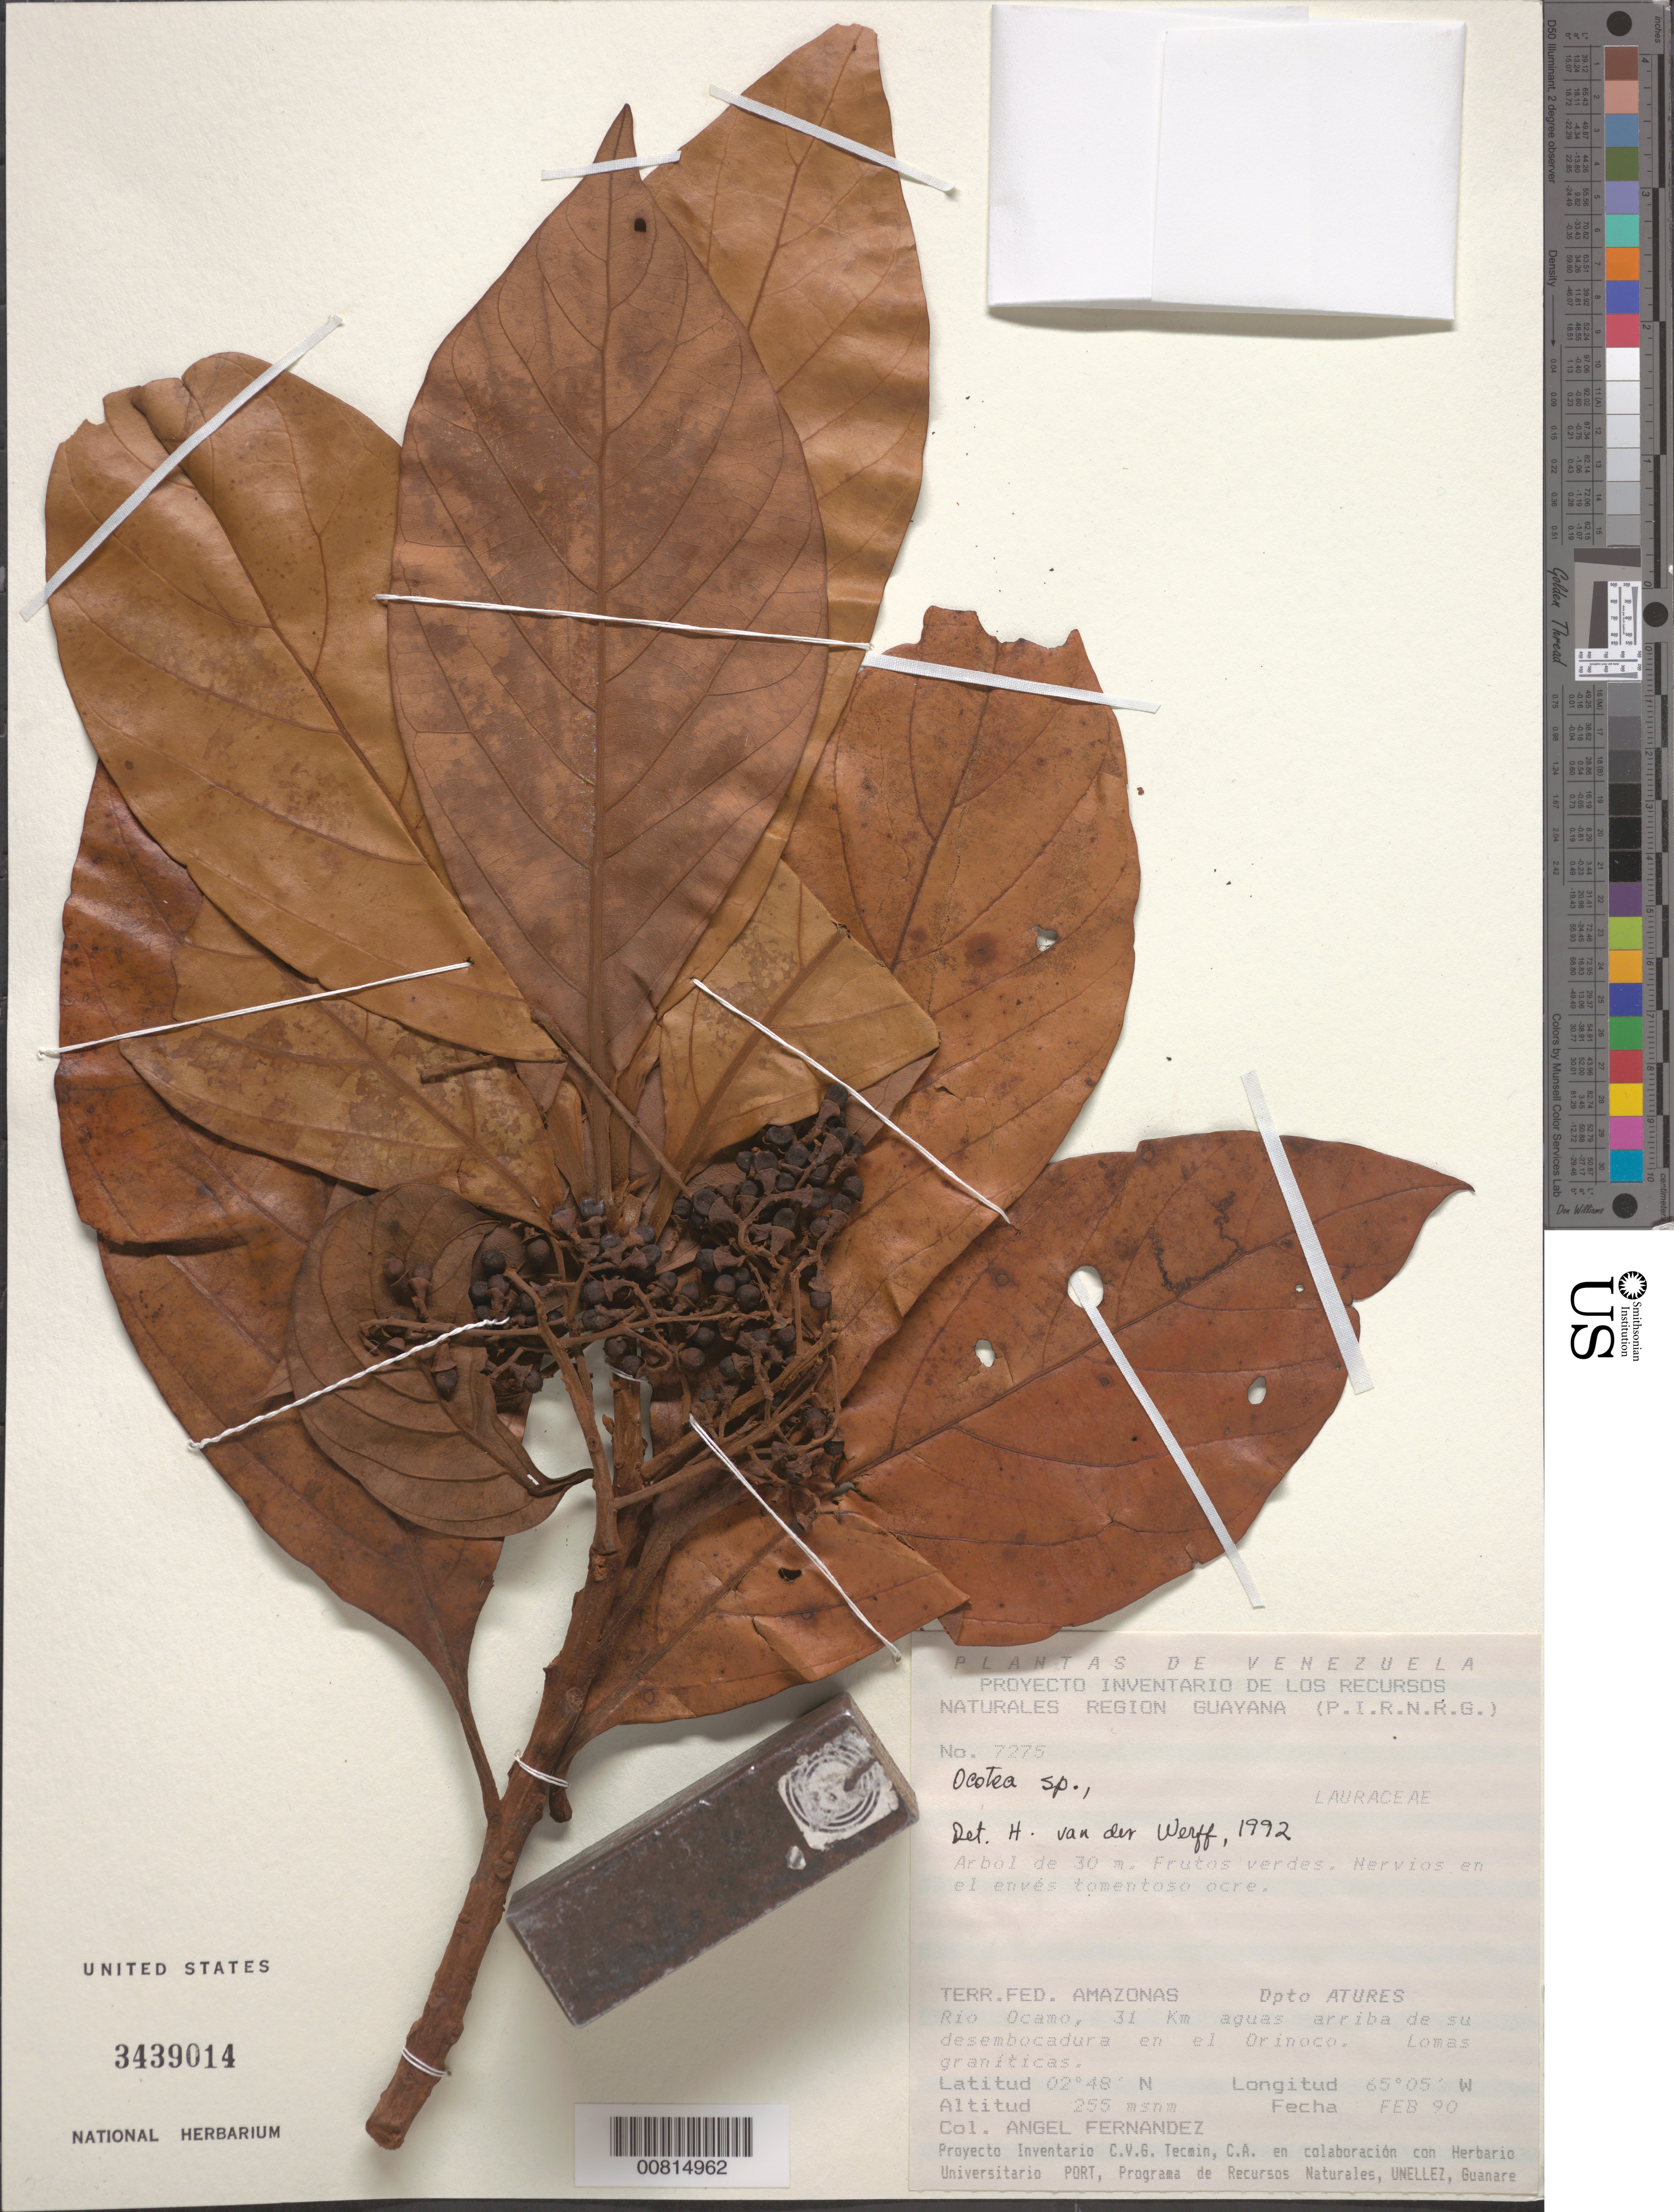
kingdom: Plantae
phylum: Tracheophyta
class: Magnoliopsida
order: Laurales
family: Lauraceae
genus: Ocotea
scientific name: Ocotea sp.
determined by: van der Werff, H., (MO), Missouri Botanical Garden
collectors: A. Fernández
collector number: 7275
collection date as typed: Feb-90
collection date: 1990-02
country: Venezuela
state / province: Amazonas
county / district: Atures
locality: Río Ocamo, 31 km agua arriba de su desembocadura en el Orinoco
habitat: Lomas graníticas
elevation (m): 255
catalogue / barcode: US 3439014